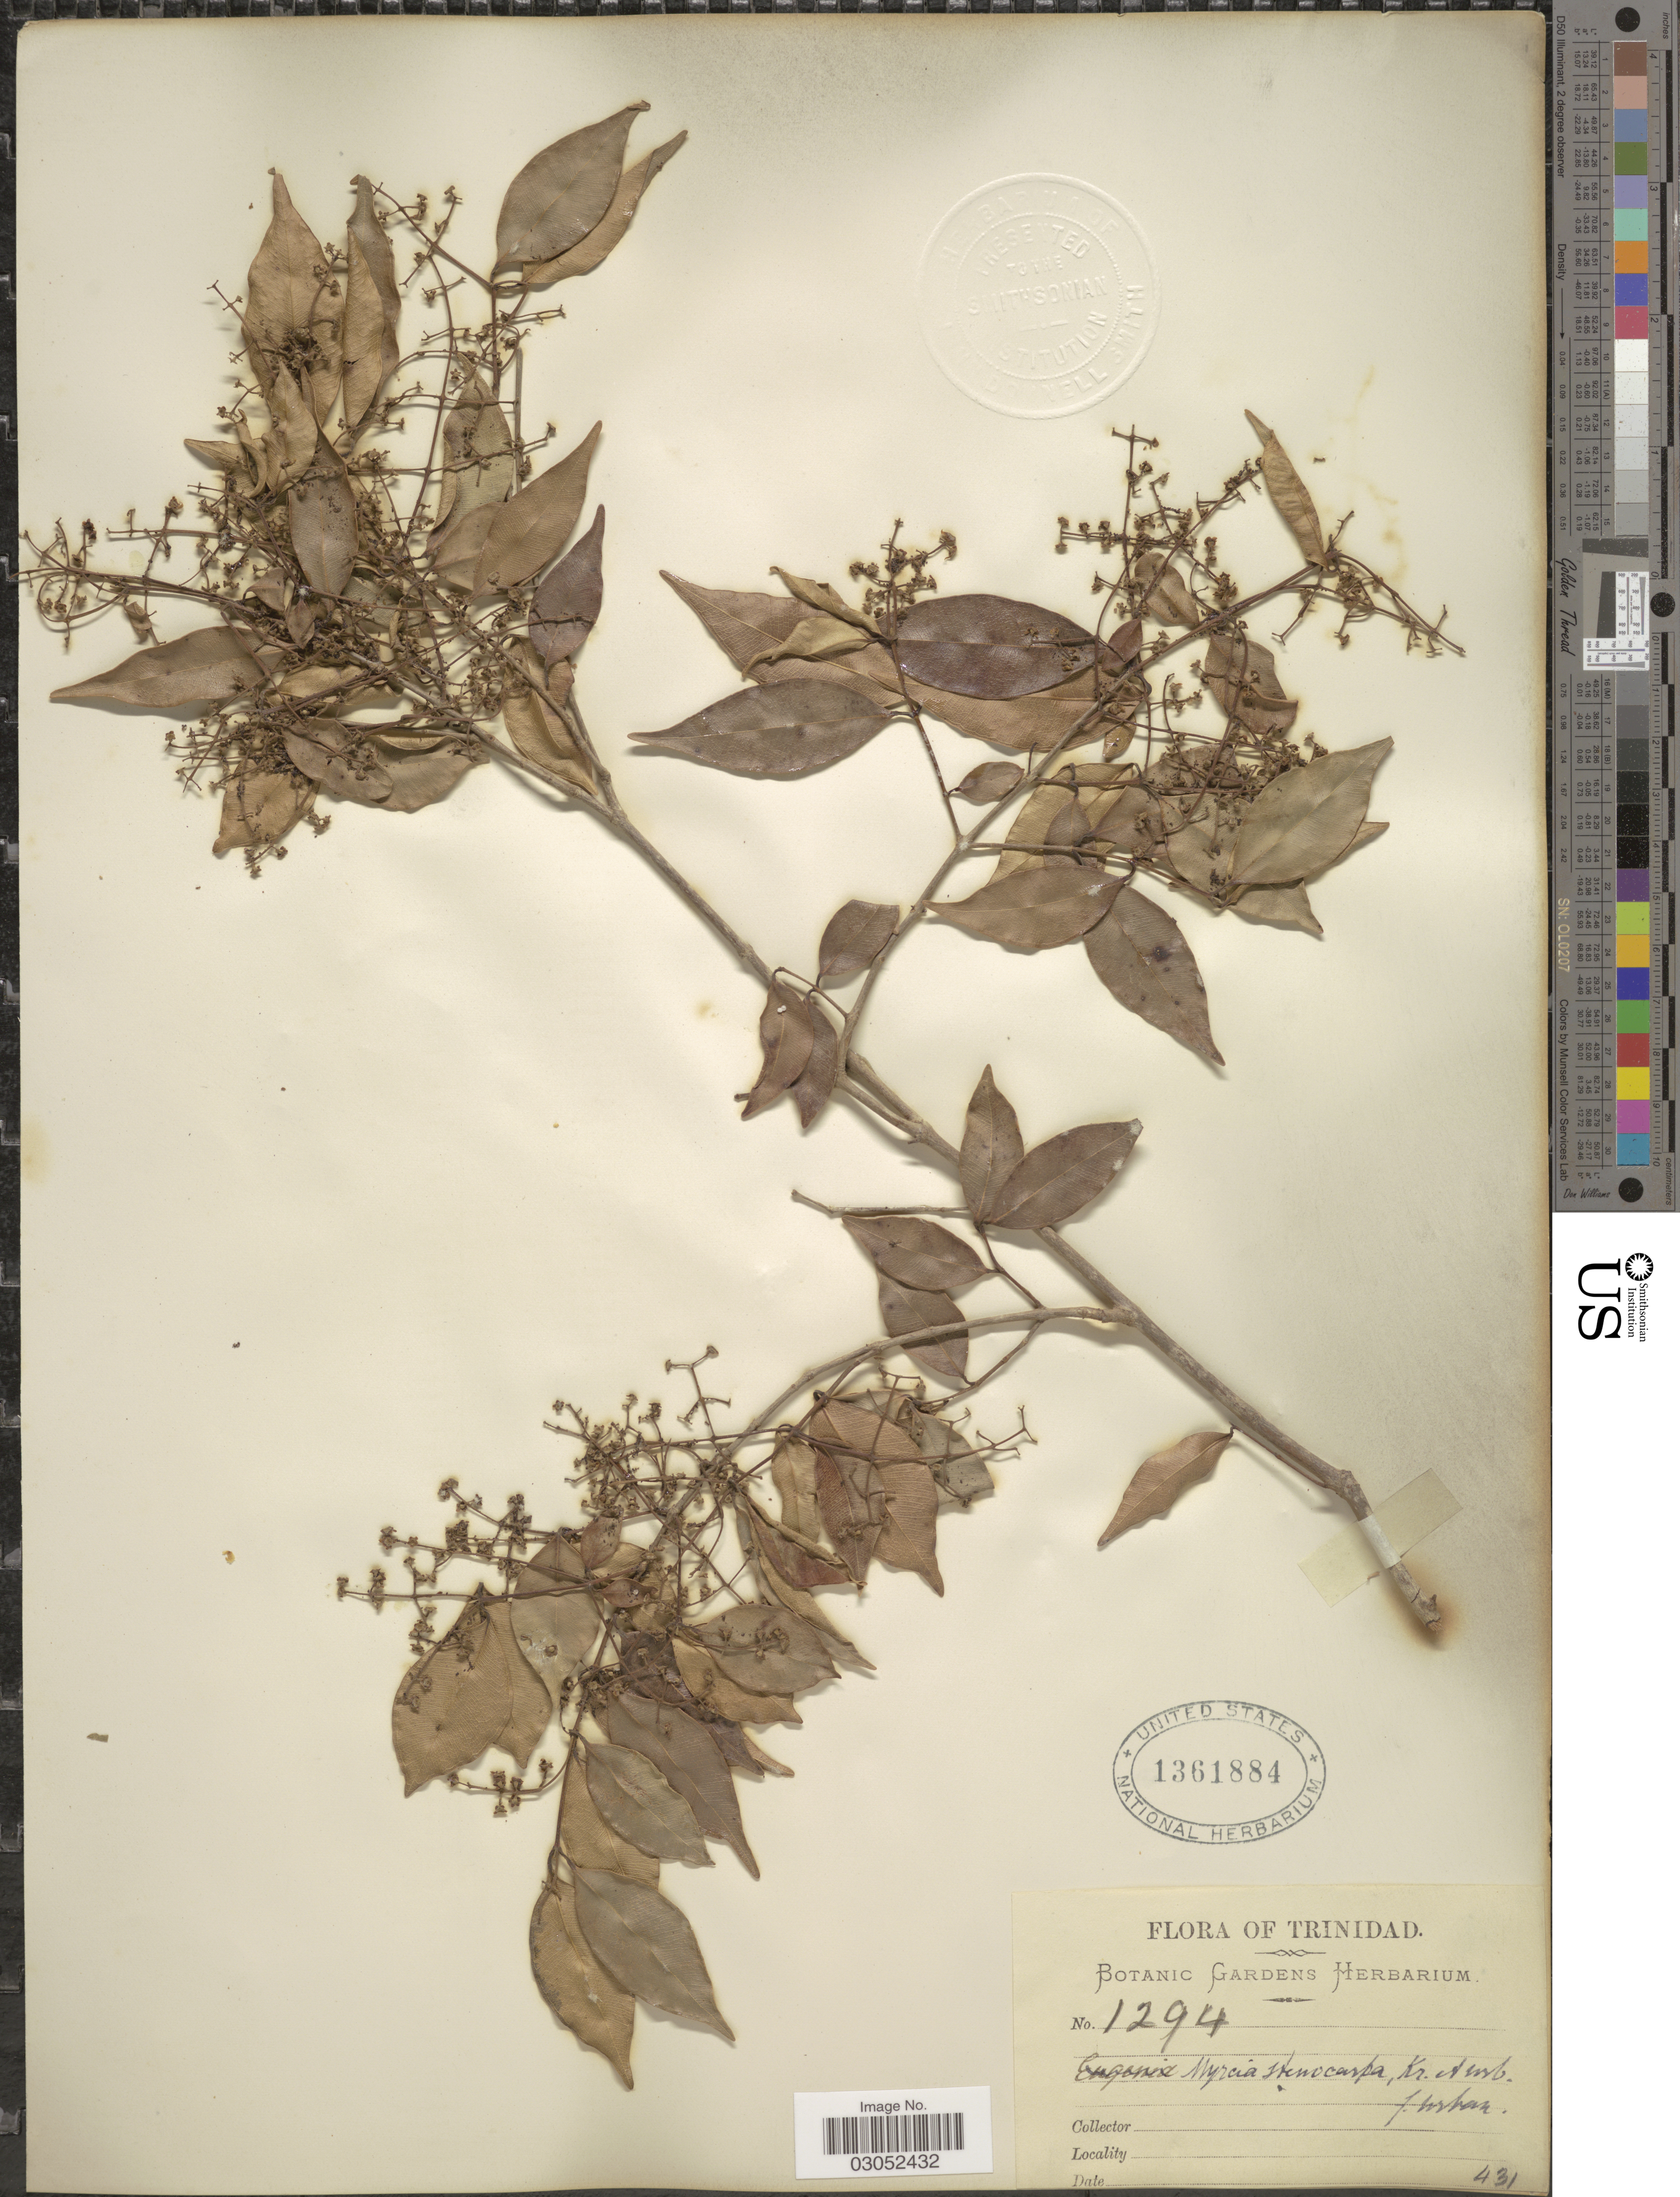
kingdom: Plantae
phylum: Tracheophyta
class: Magnoliopsida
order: Myrtales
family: Myrtaceae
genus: Myrcia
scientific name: Myrcia stenocarpa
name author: Krug & Urb.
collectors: Botanic Gardens Herbarium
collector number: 1294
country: Trinidad and Tobago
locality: Trinidad.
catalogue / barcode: US 1361884